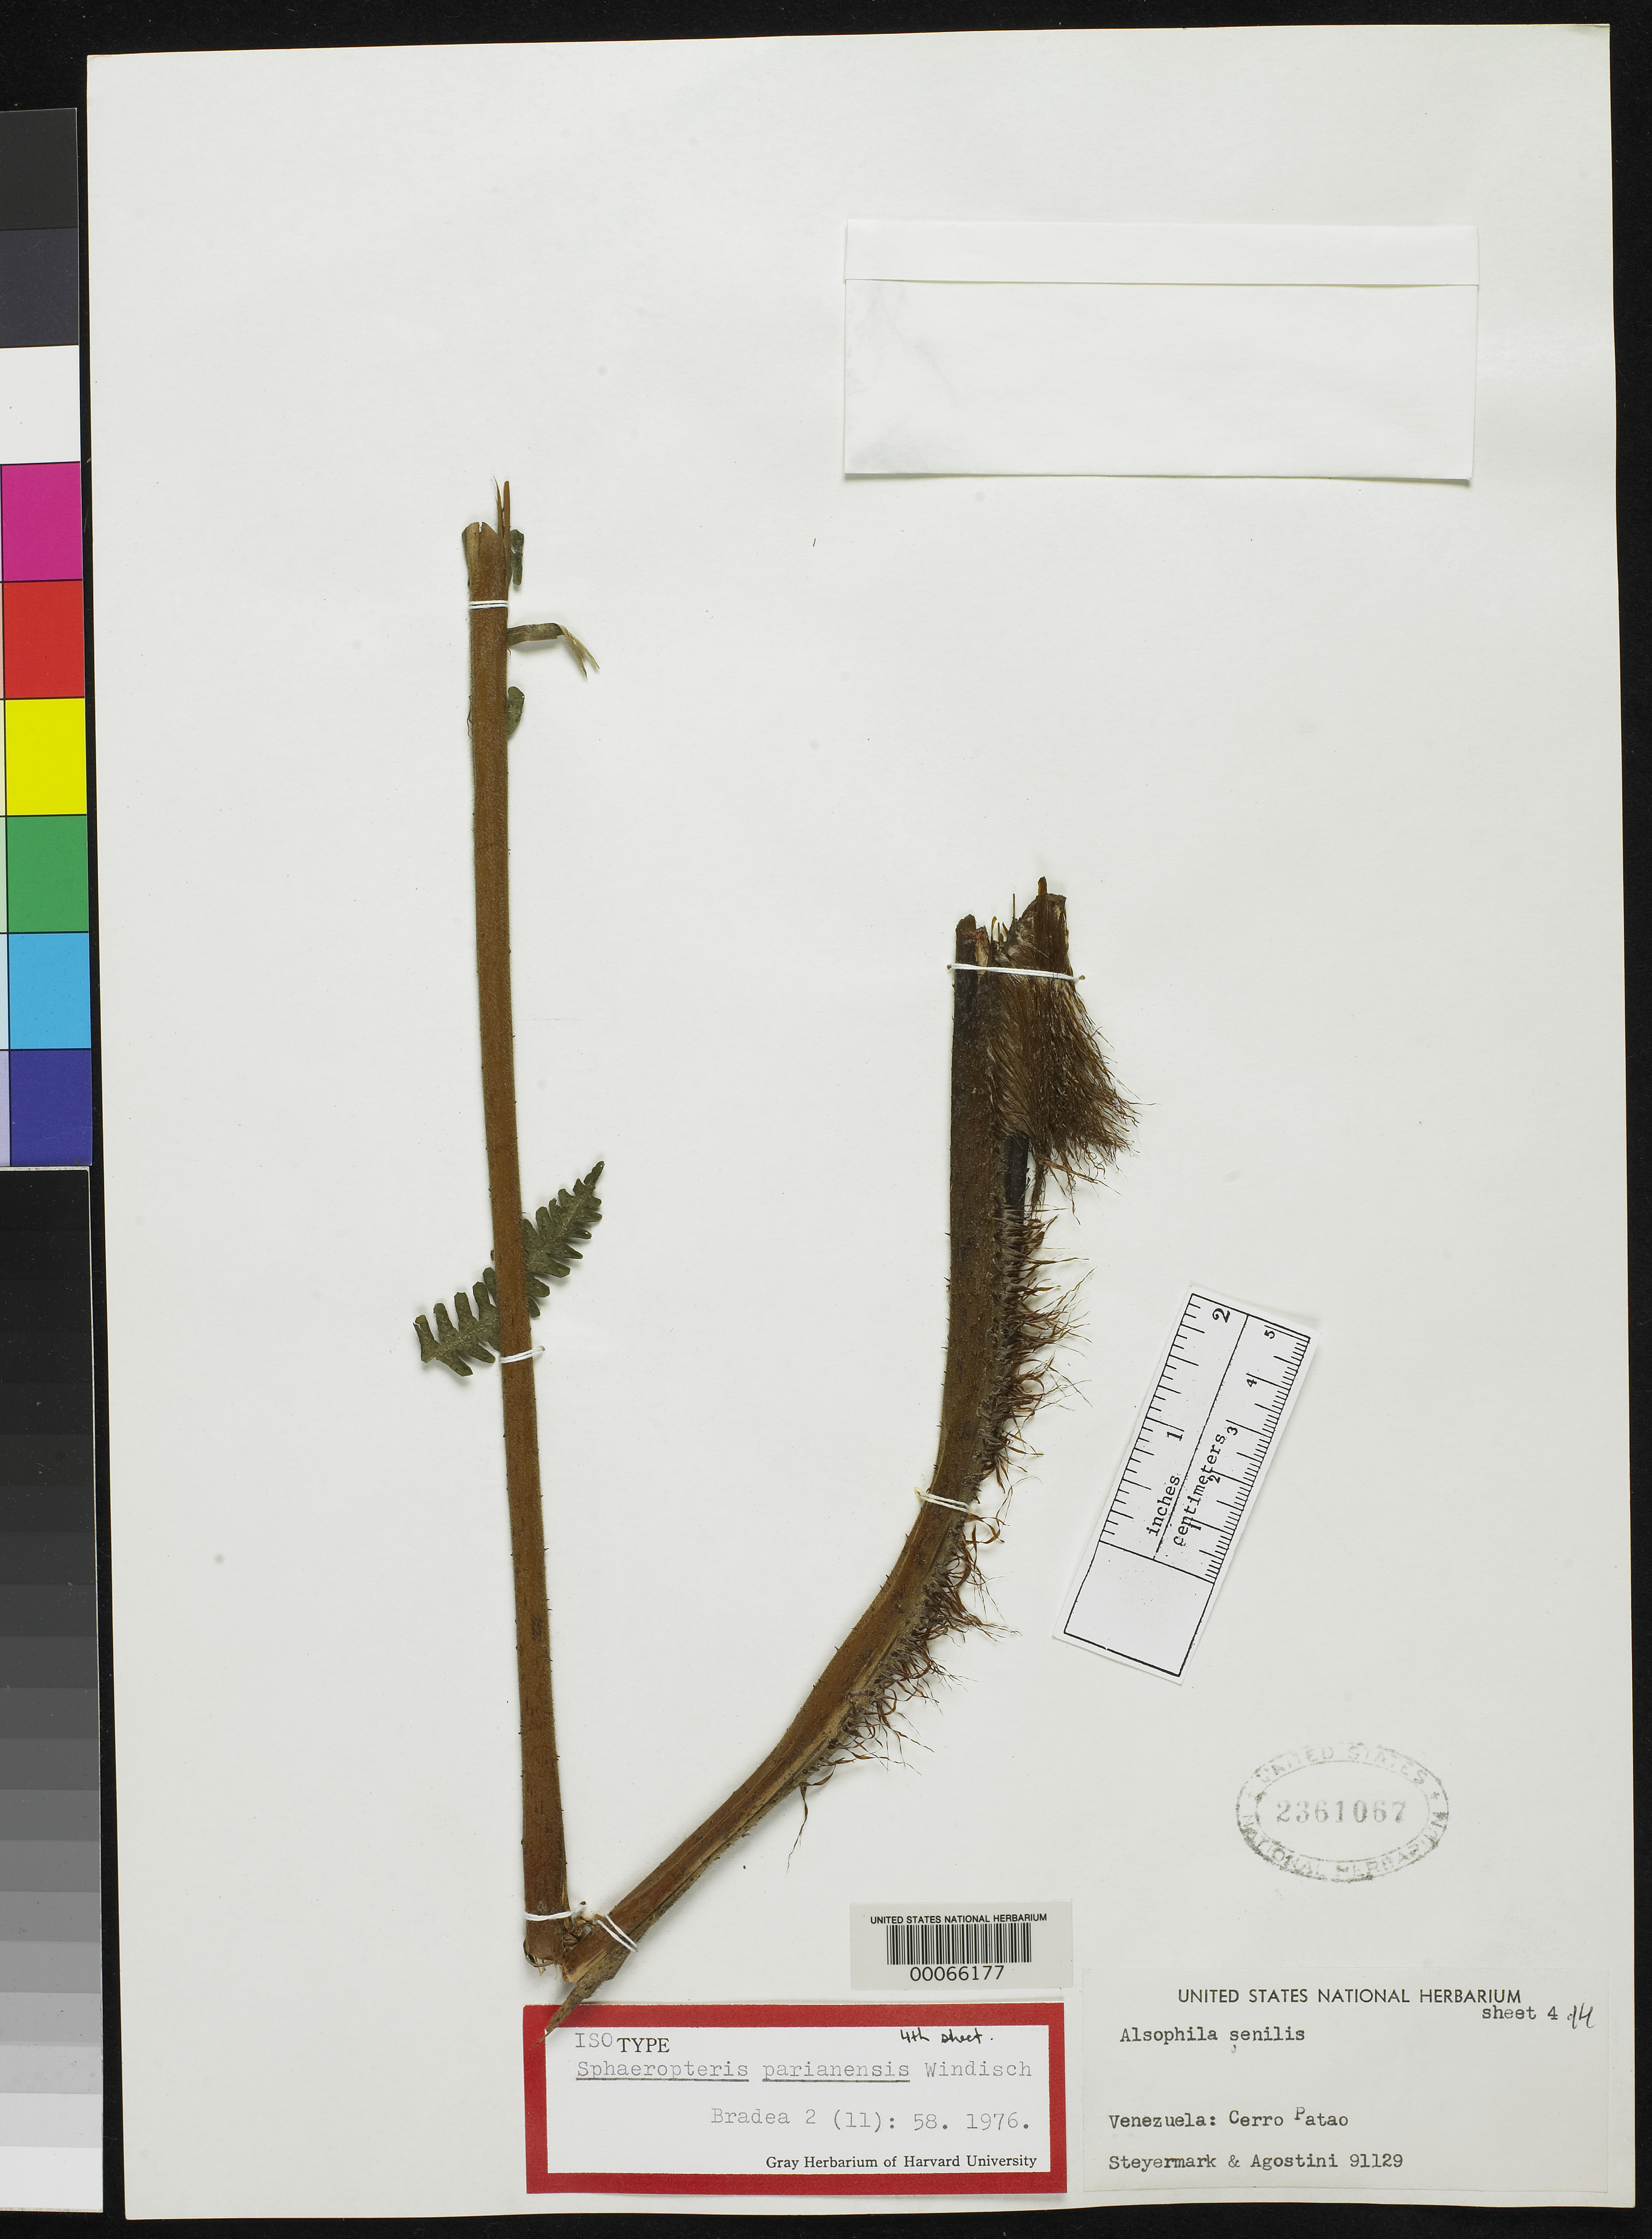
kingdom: Plantae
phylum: Tracheophyta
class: Polypodiopsida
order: Cyatheales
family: Cyatheaceae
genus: Sphaeropteris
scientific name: Sphaeropteris parianensis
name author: P.G. Windisch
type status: Isotype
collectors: J. Steyermark & G. Agostini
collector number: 91129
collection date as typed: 19 Jul 1962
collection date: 1962-07-19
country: Venezuela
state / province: Sucre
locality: Peninsula de Paria, Cerro Patao, N of Puerto de Hierro, NE of Guiria.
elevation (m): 800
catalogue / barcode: US 2361067